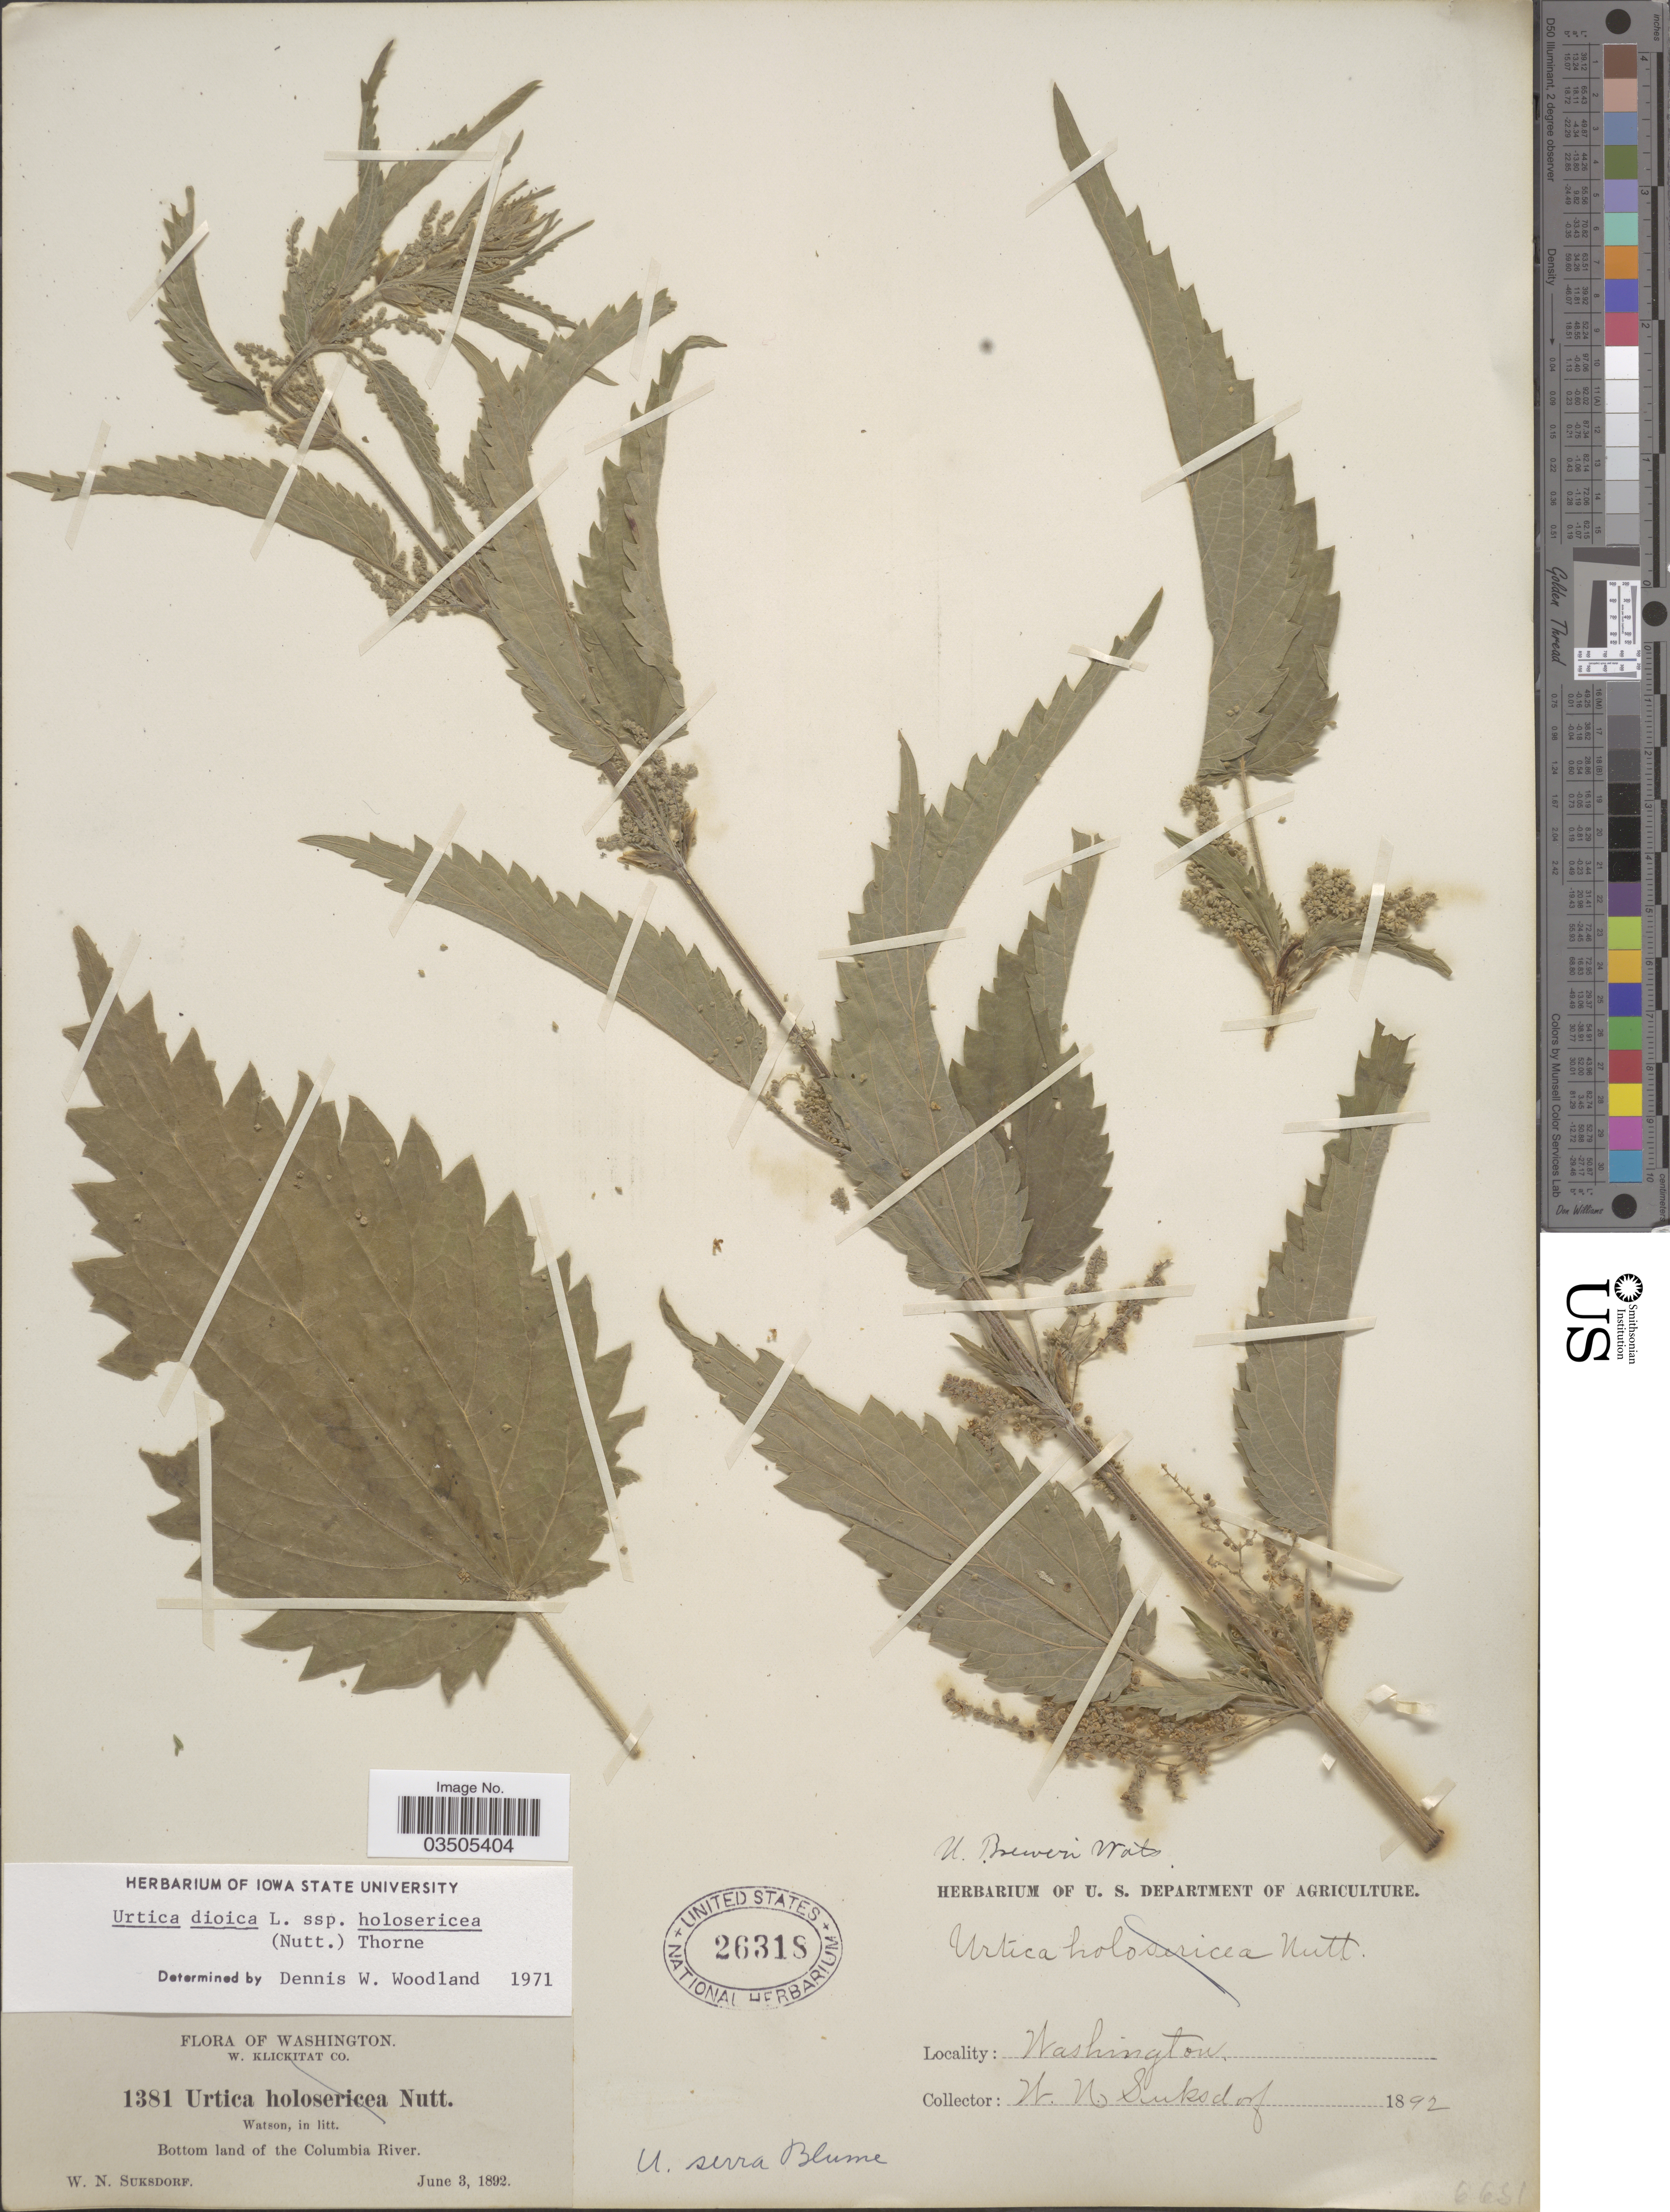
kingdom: Plantae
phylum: Tracheophyta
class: Magnoliopsida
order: Rosales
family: Urticaceae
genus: Urtica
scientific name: Urtica dioica subsp. holosericea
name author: (Nutt.) Thorne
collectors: W. N. Suksdorf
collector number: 1381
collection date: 1892-06-03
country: United States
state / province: Washington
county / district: Klickitat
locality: W. Klickitat Co. Bottom land of the Columbia River.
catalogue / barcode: US 26318